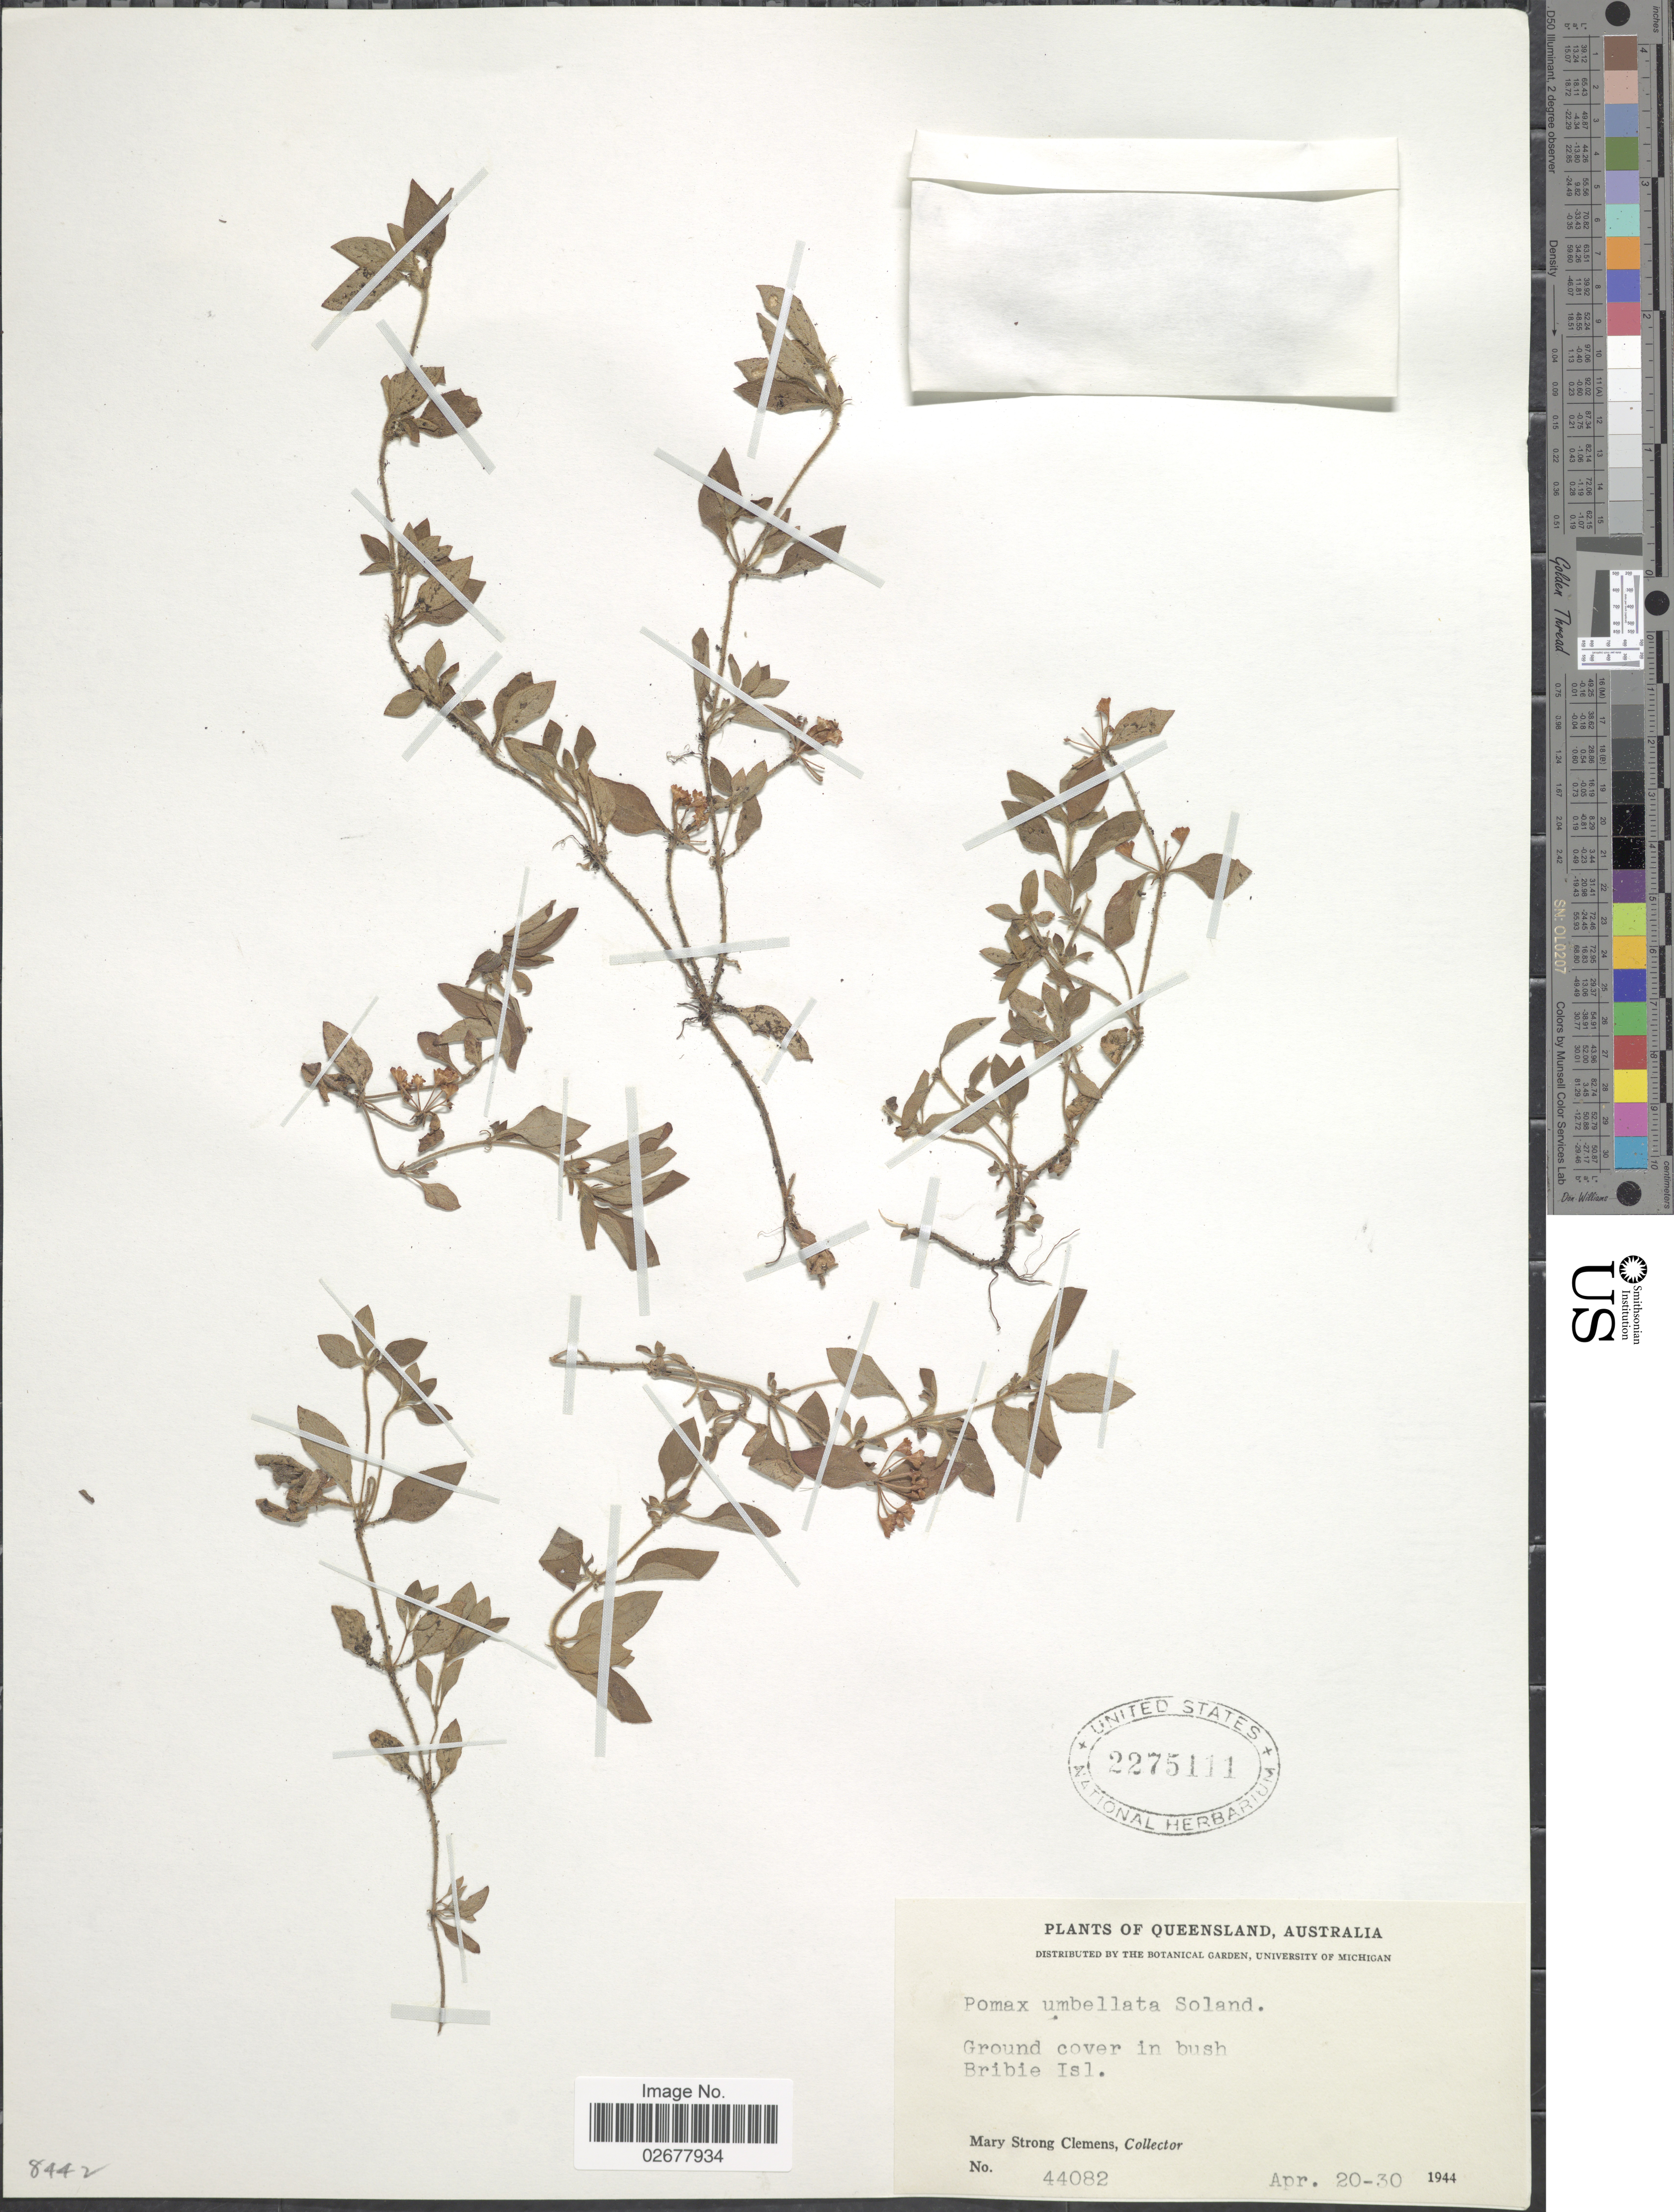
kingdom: Plantae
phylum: Tracheophyta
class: Magnoliopsida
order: Gentianales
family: Rubiaceae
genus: Pomax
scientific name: Pomax umbellata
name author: (Gaertn.) Sol. ex A. Rich.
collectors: M. S. Clemens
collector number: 44082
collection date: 1944-04-20/1944-04-30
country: Australia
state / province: Queensland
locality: Ground cover in bush, Bribie Isl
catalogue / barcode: US 2275111